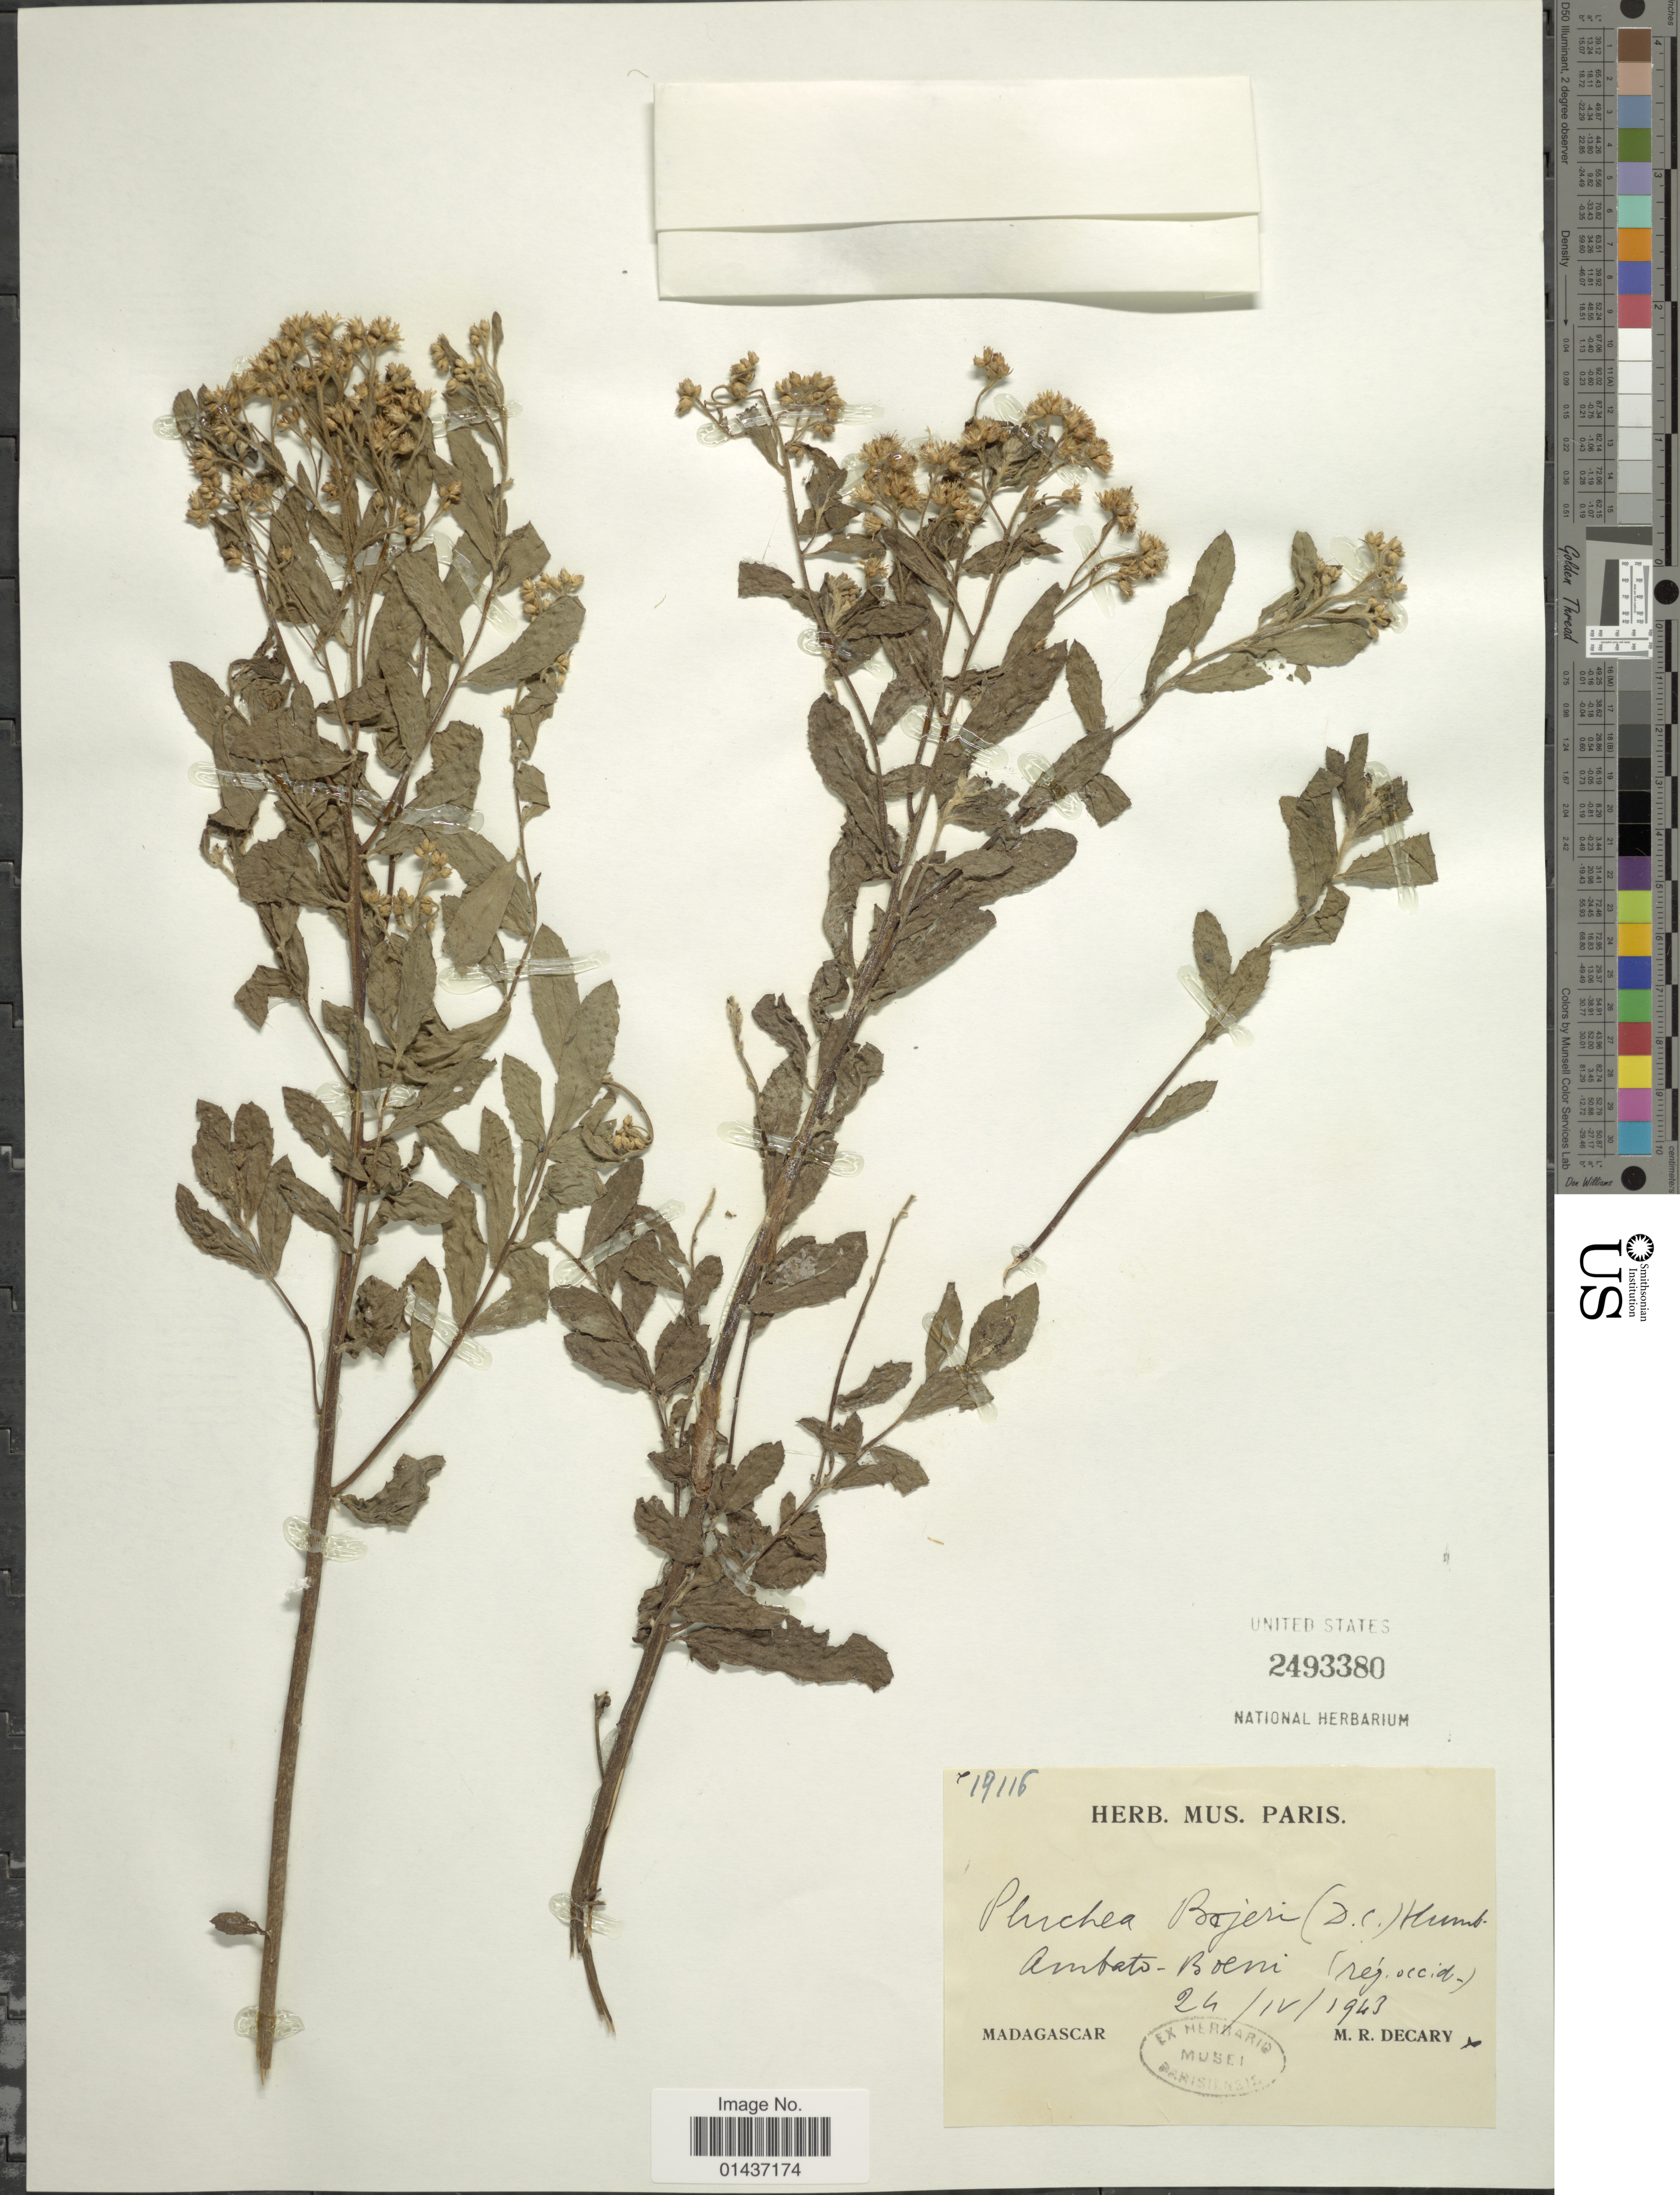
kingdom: Plantae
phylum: Tracheophyta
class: Magnoliopsida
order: Asterales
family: Asteraceae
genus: Pluchea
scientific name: Pluchea bojeri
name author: (DC.) Humbert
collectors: R. Decary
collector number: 19116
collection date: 1943-04-24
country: Madagascar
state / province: Boeny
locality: Ambato-Boeni (rég. occid.) [région occidentale/western region]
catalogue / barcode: US 2493380